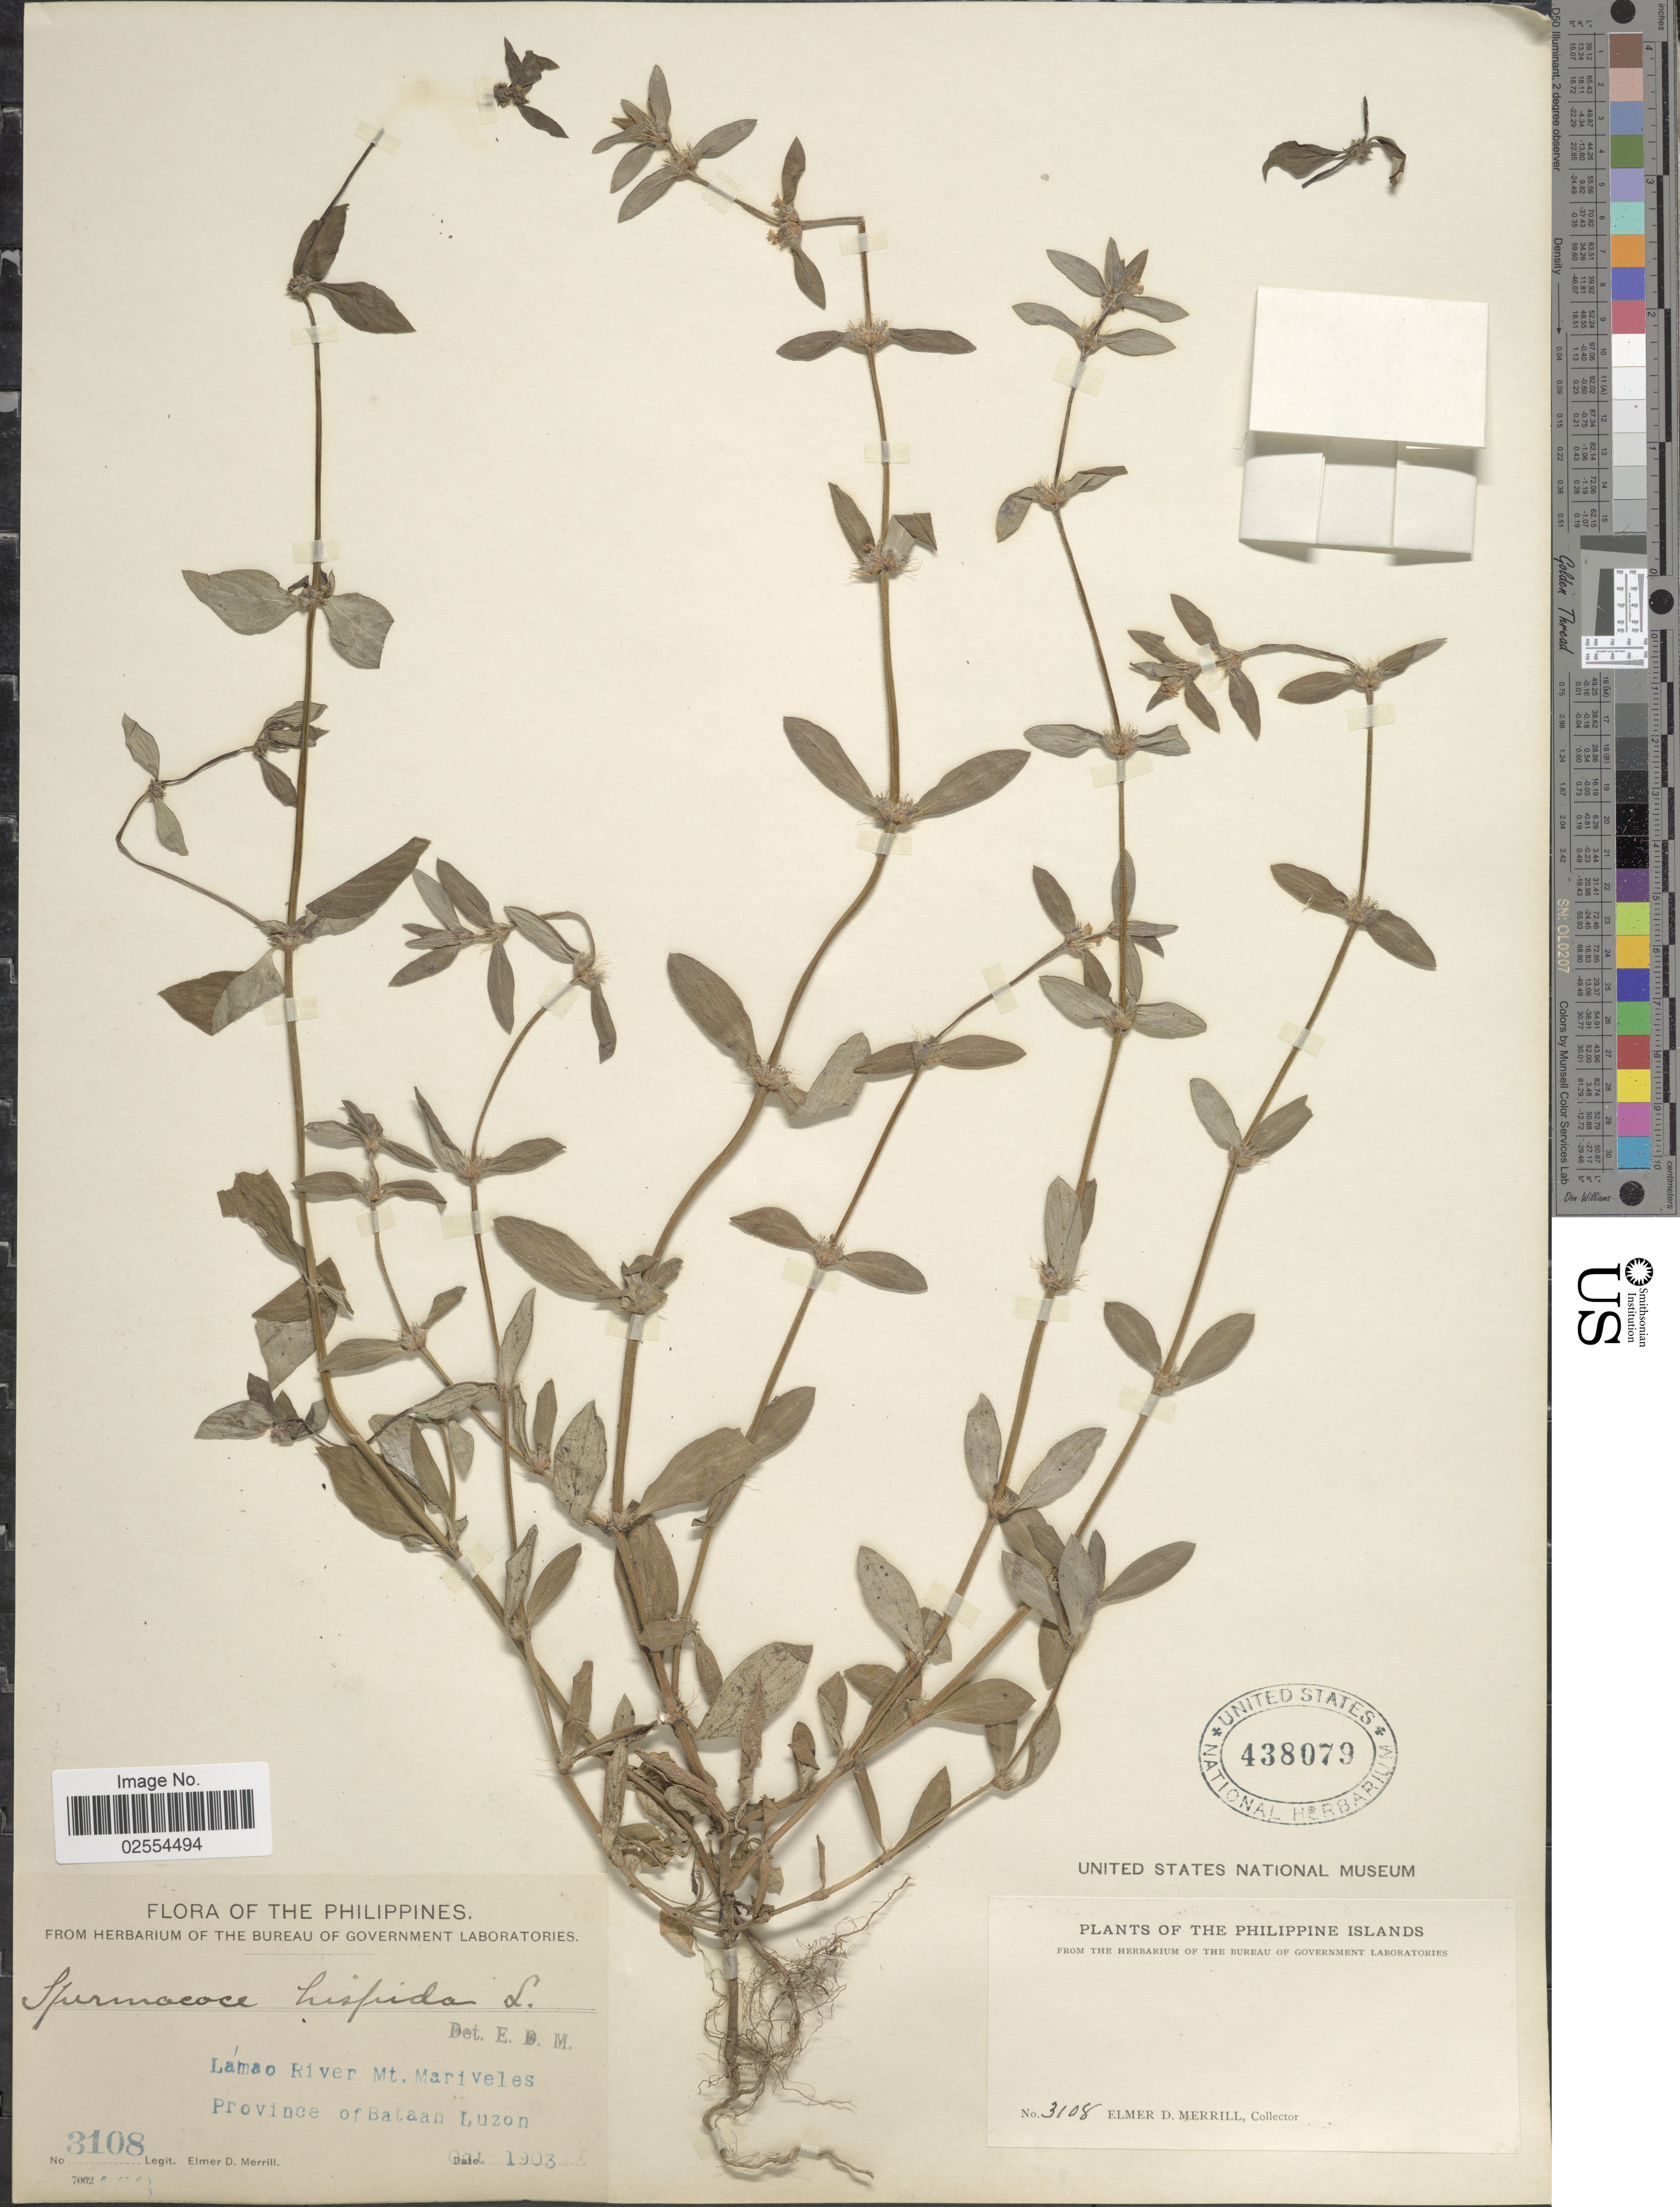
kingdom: Plantae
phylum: Tracheophyta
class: Magnoliopsida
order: Gentianales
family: Rubiaceae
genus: Spermacoce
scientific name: Spermacoce hispida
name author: L.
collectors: E. D. Merrill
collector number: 3108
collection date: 1903-10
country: Philippines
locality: Lamao River Mt. Mariveles, Province of Bataan Luzon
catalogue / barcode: US 438079